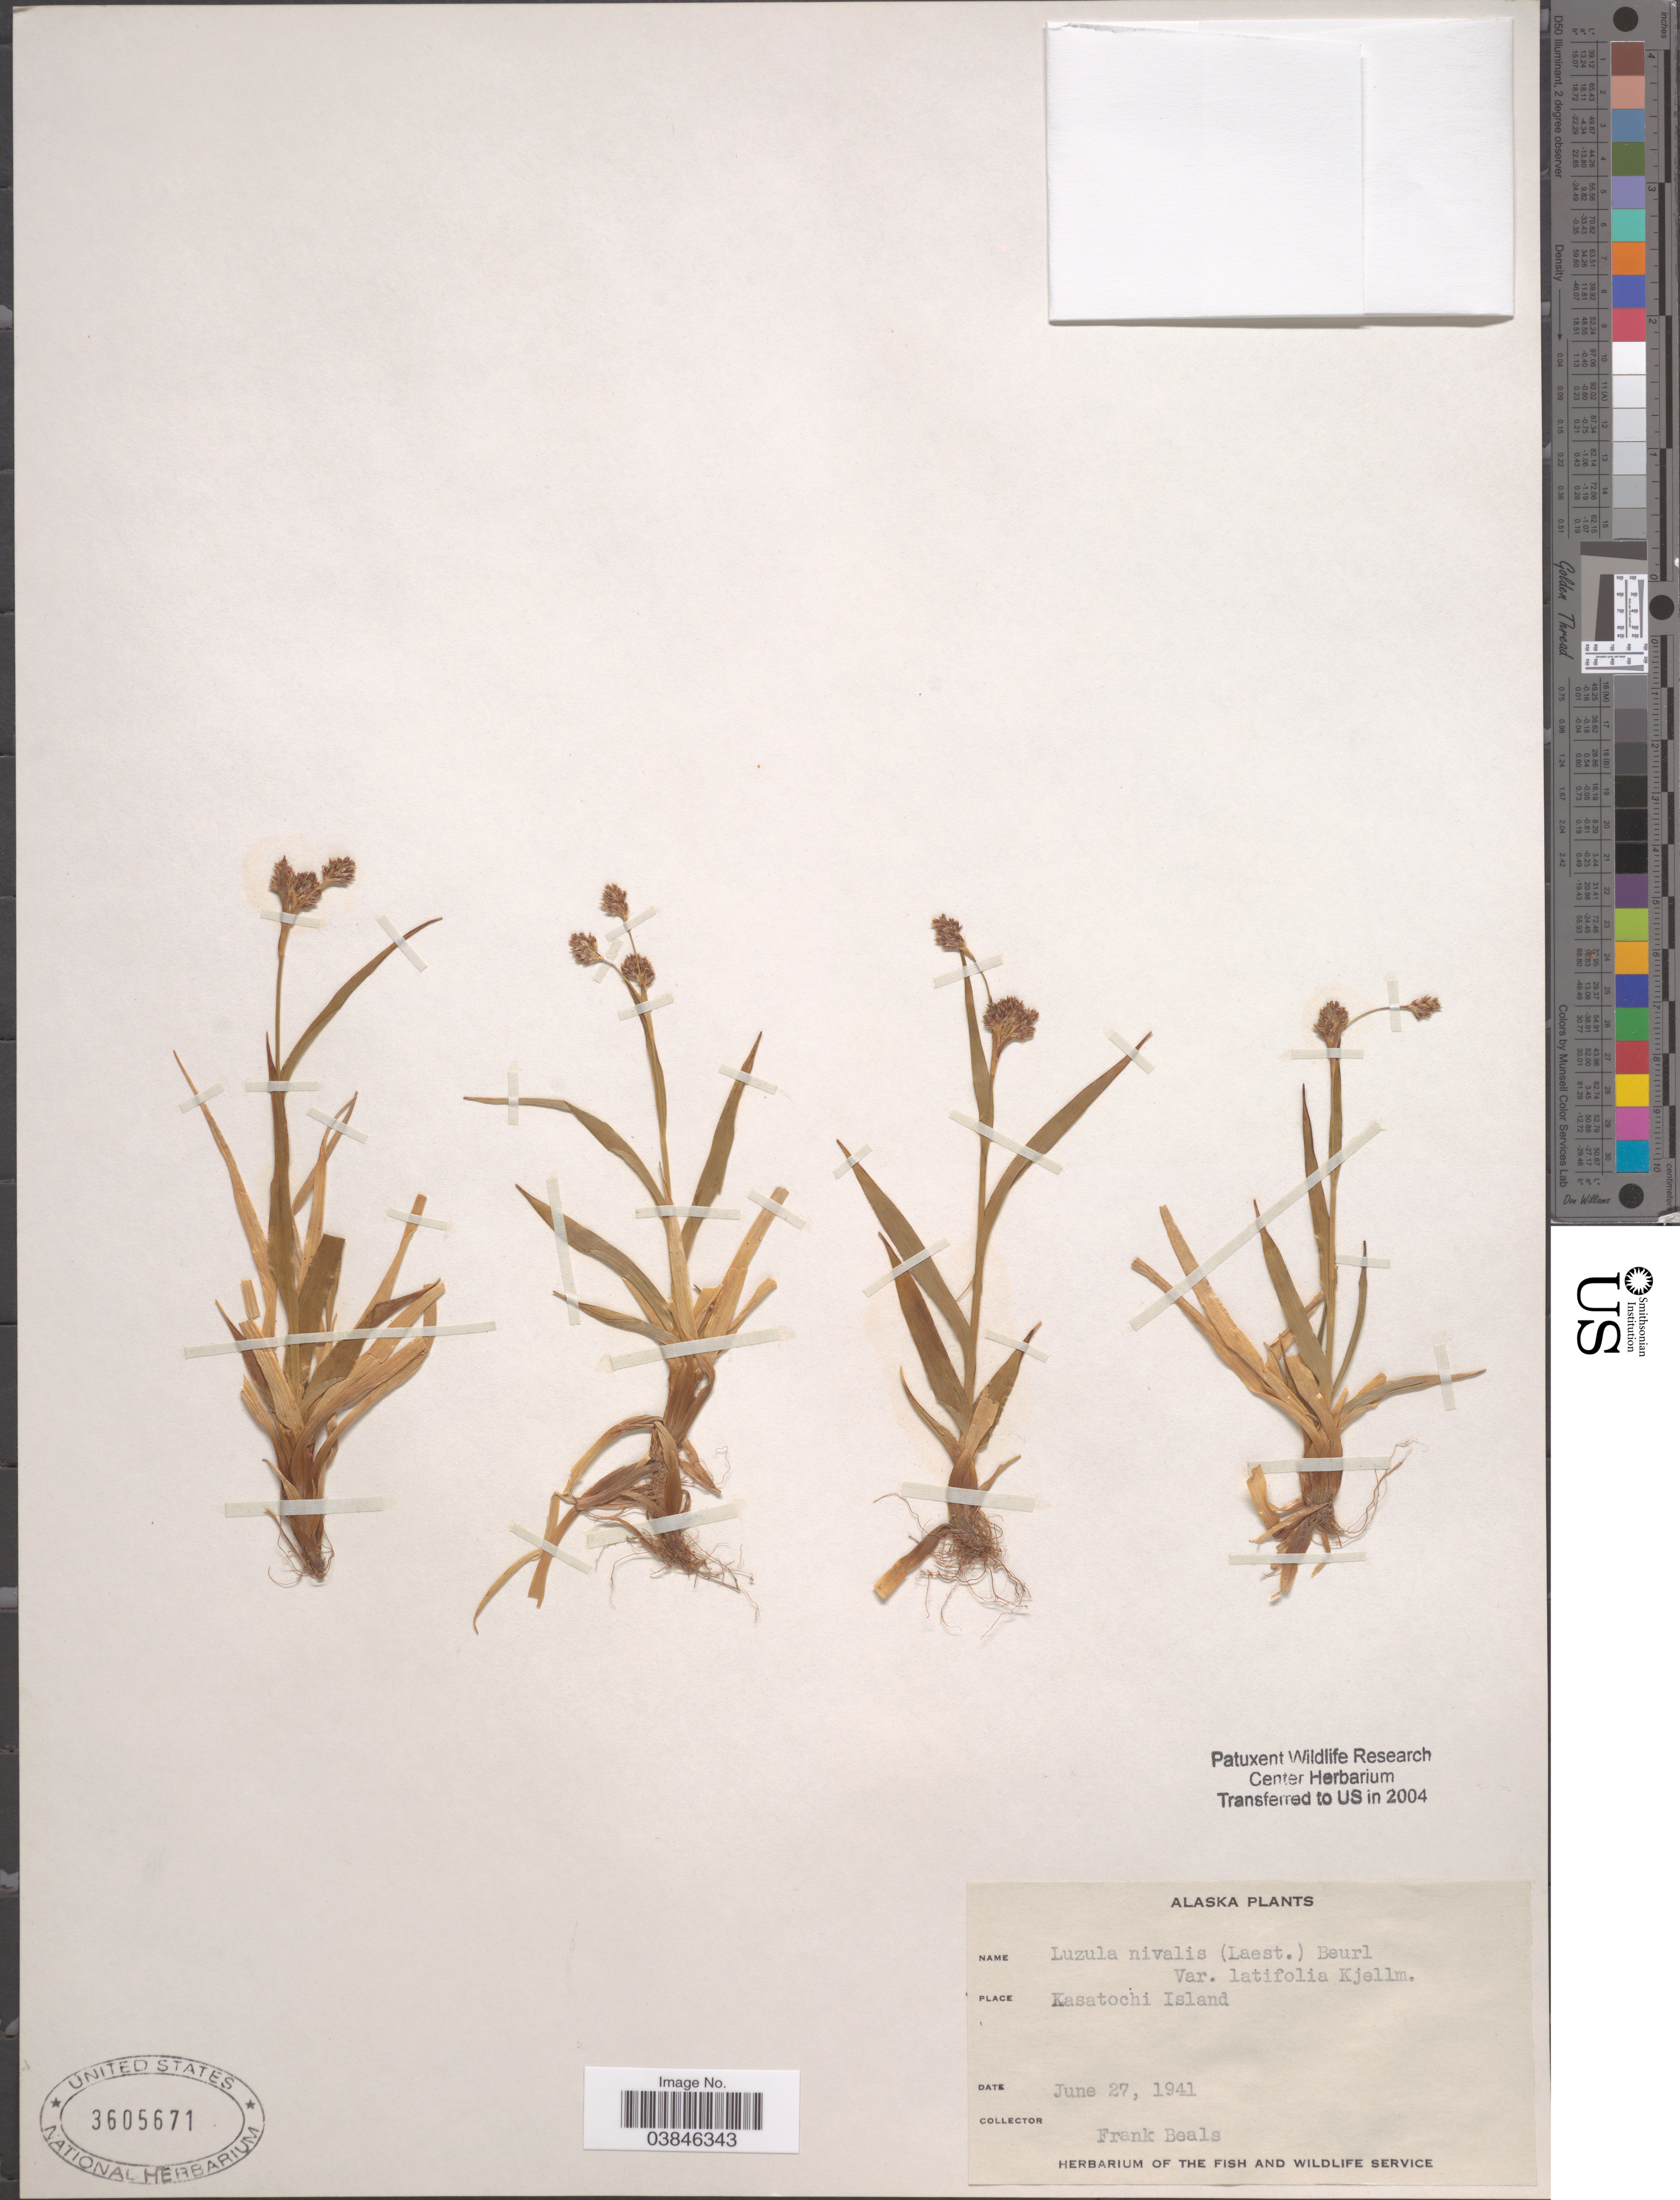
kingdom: Plantae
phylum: Tracheophyta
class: Liliopsida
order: Poales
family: Juncaceae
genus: Luzula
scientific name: Luzula nivalis var. latifolia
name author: Sam. ex Hultén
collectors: F. Beals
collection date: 1941-06-27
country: United States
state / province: Alaska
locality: Kasatochi Island.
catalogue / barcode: US 3605671